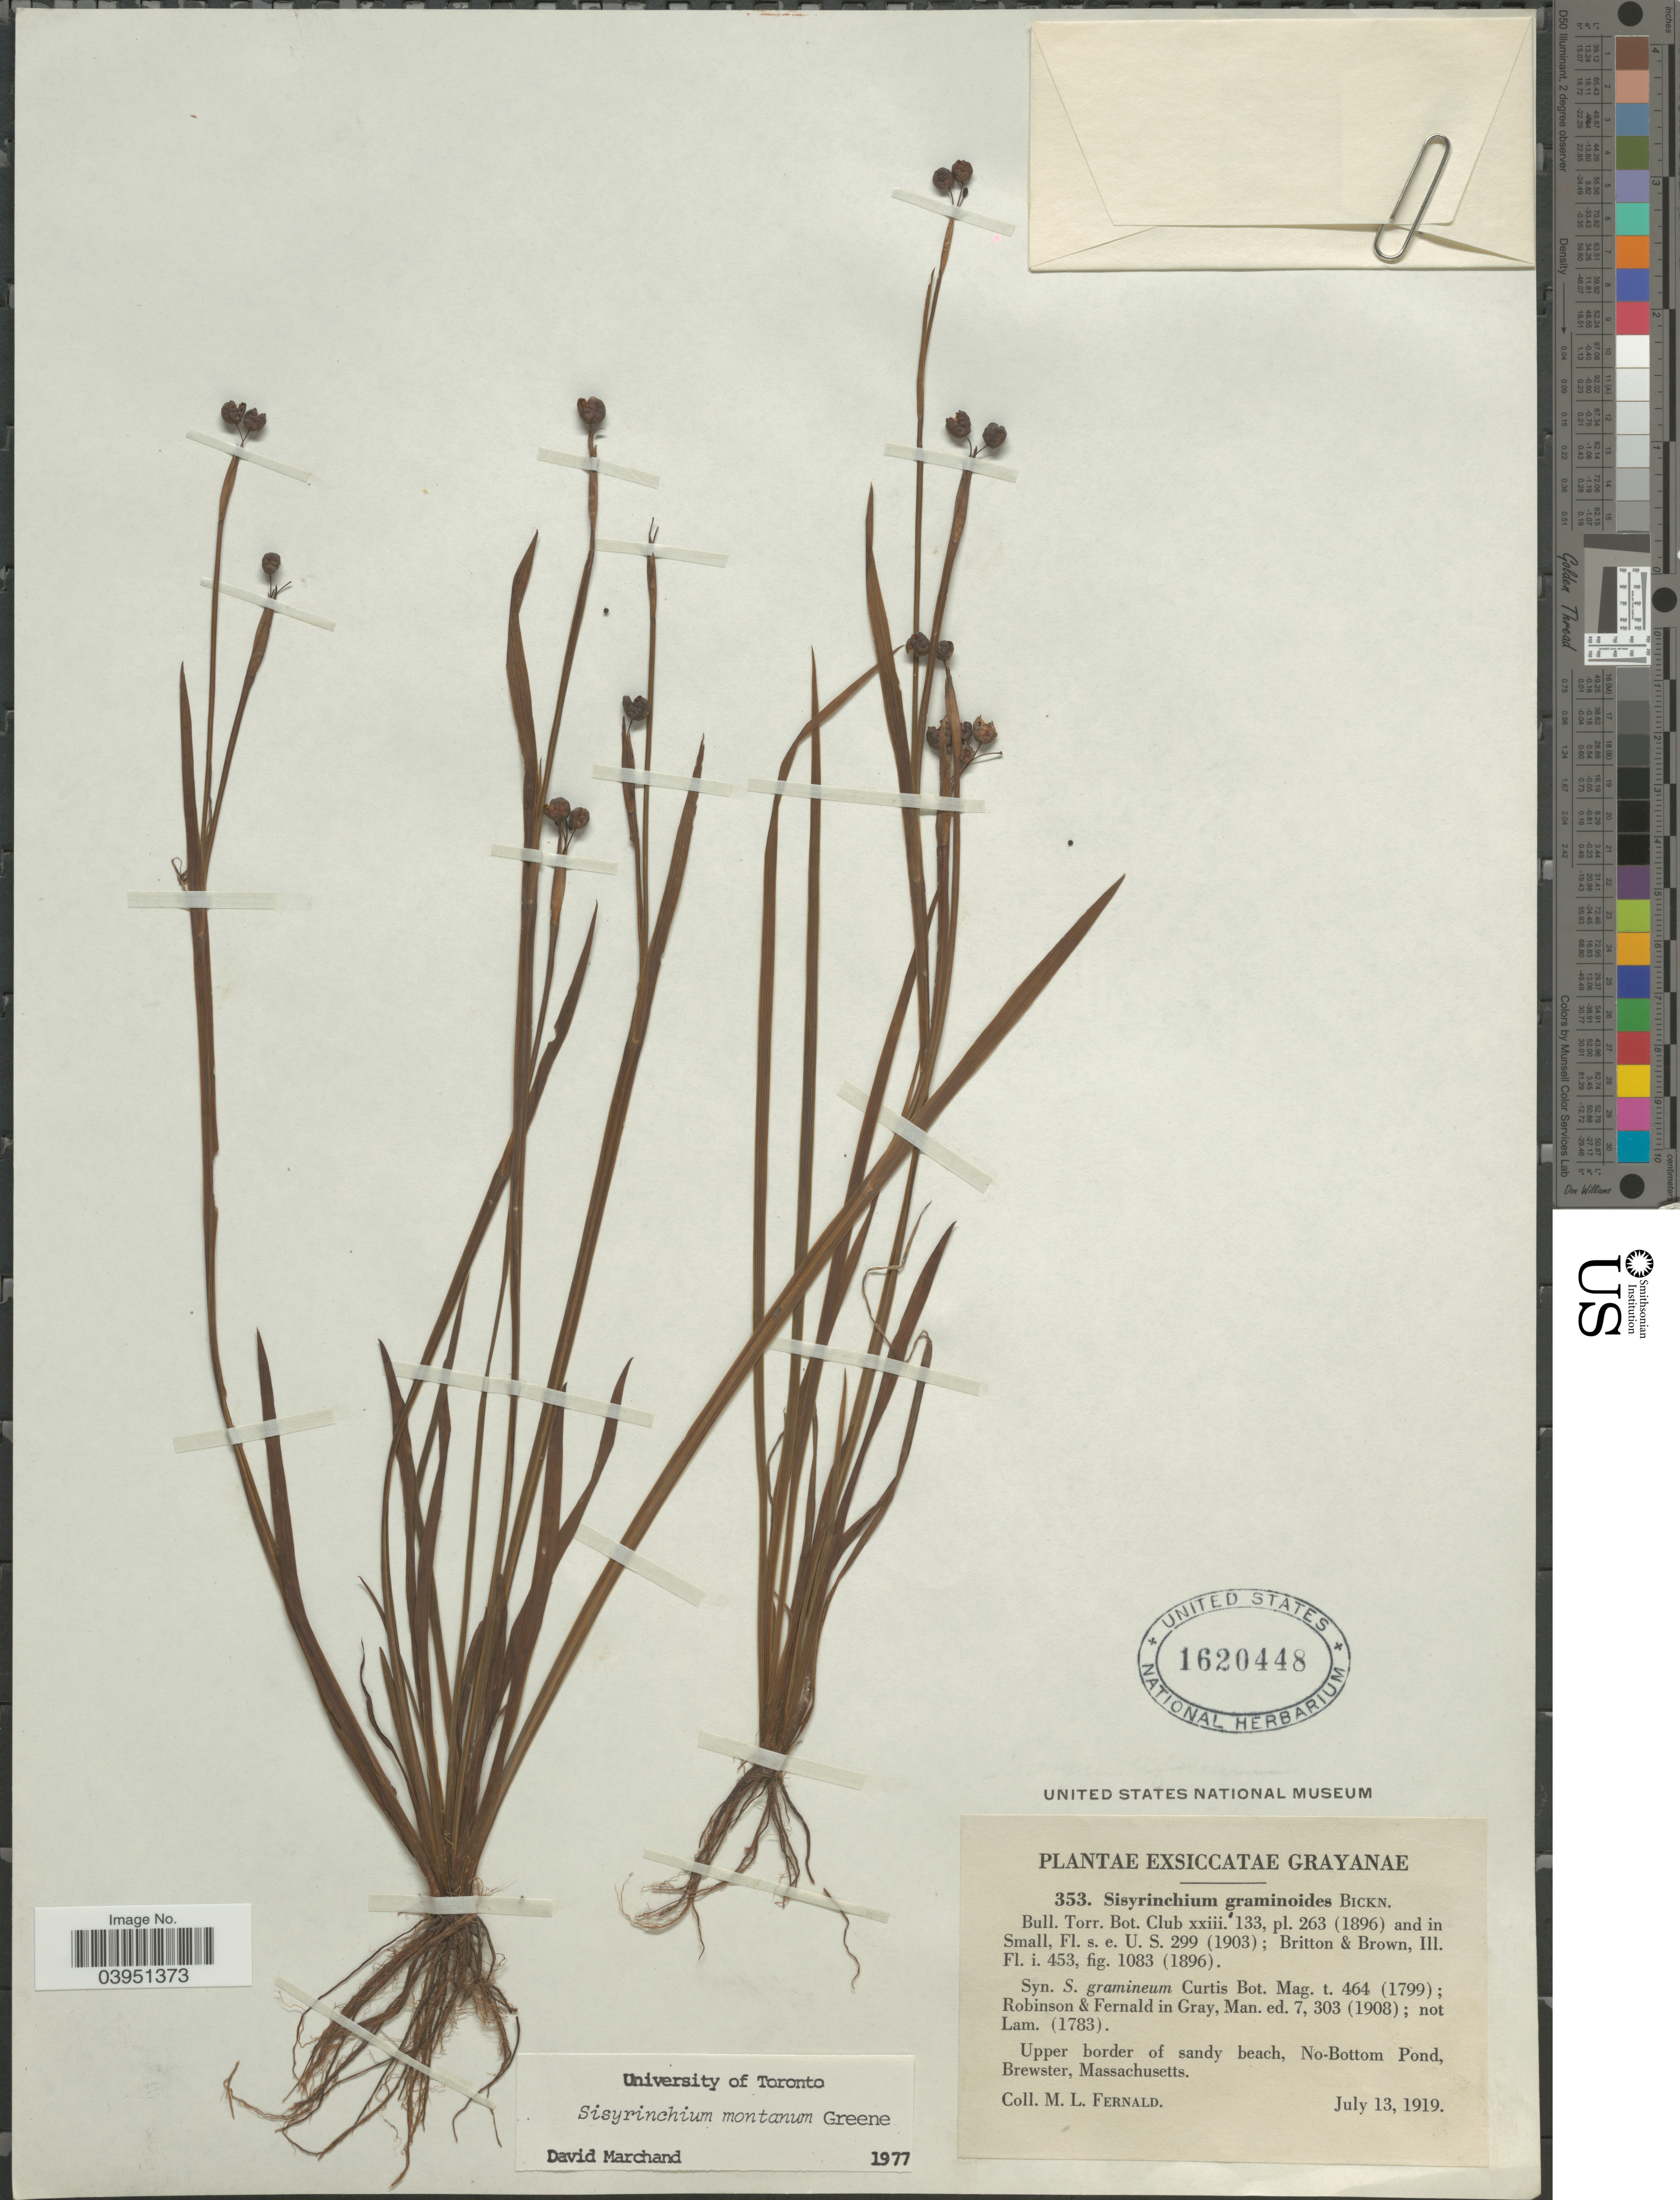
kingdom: Plantae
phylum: Tracheophyta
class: Liliopsida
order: Asparagales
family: Iridaceae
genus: Sisyrinchium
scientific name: Sisyrinchium montanum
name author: Greene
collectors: M. L. Fernald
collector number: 353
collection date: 1919-07-13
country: United States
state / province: Massachusetts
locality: Upper border of sandy beach, No-Bottom Pond, Brewster.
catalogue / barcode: US 1620448